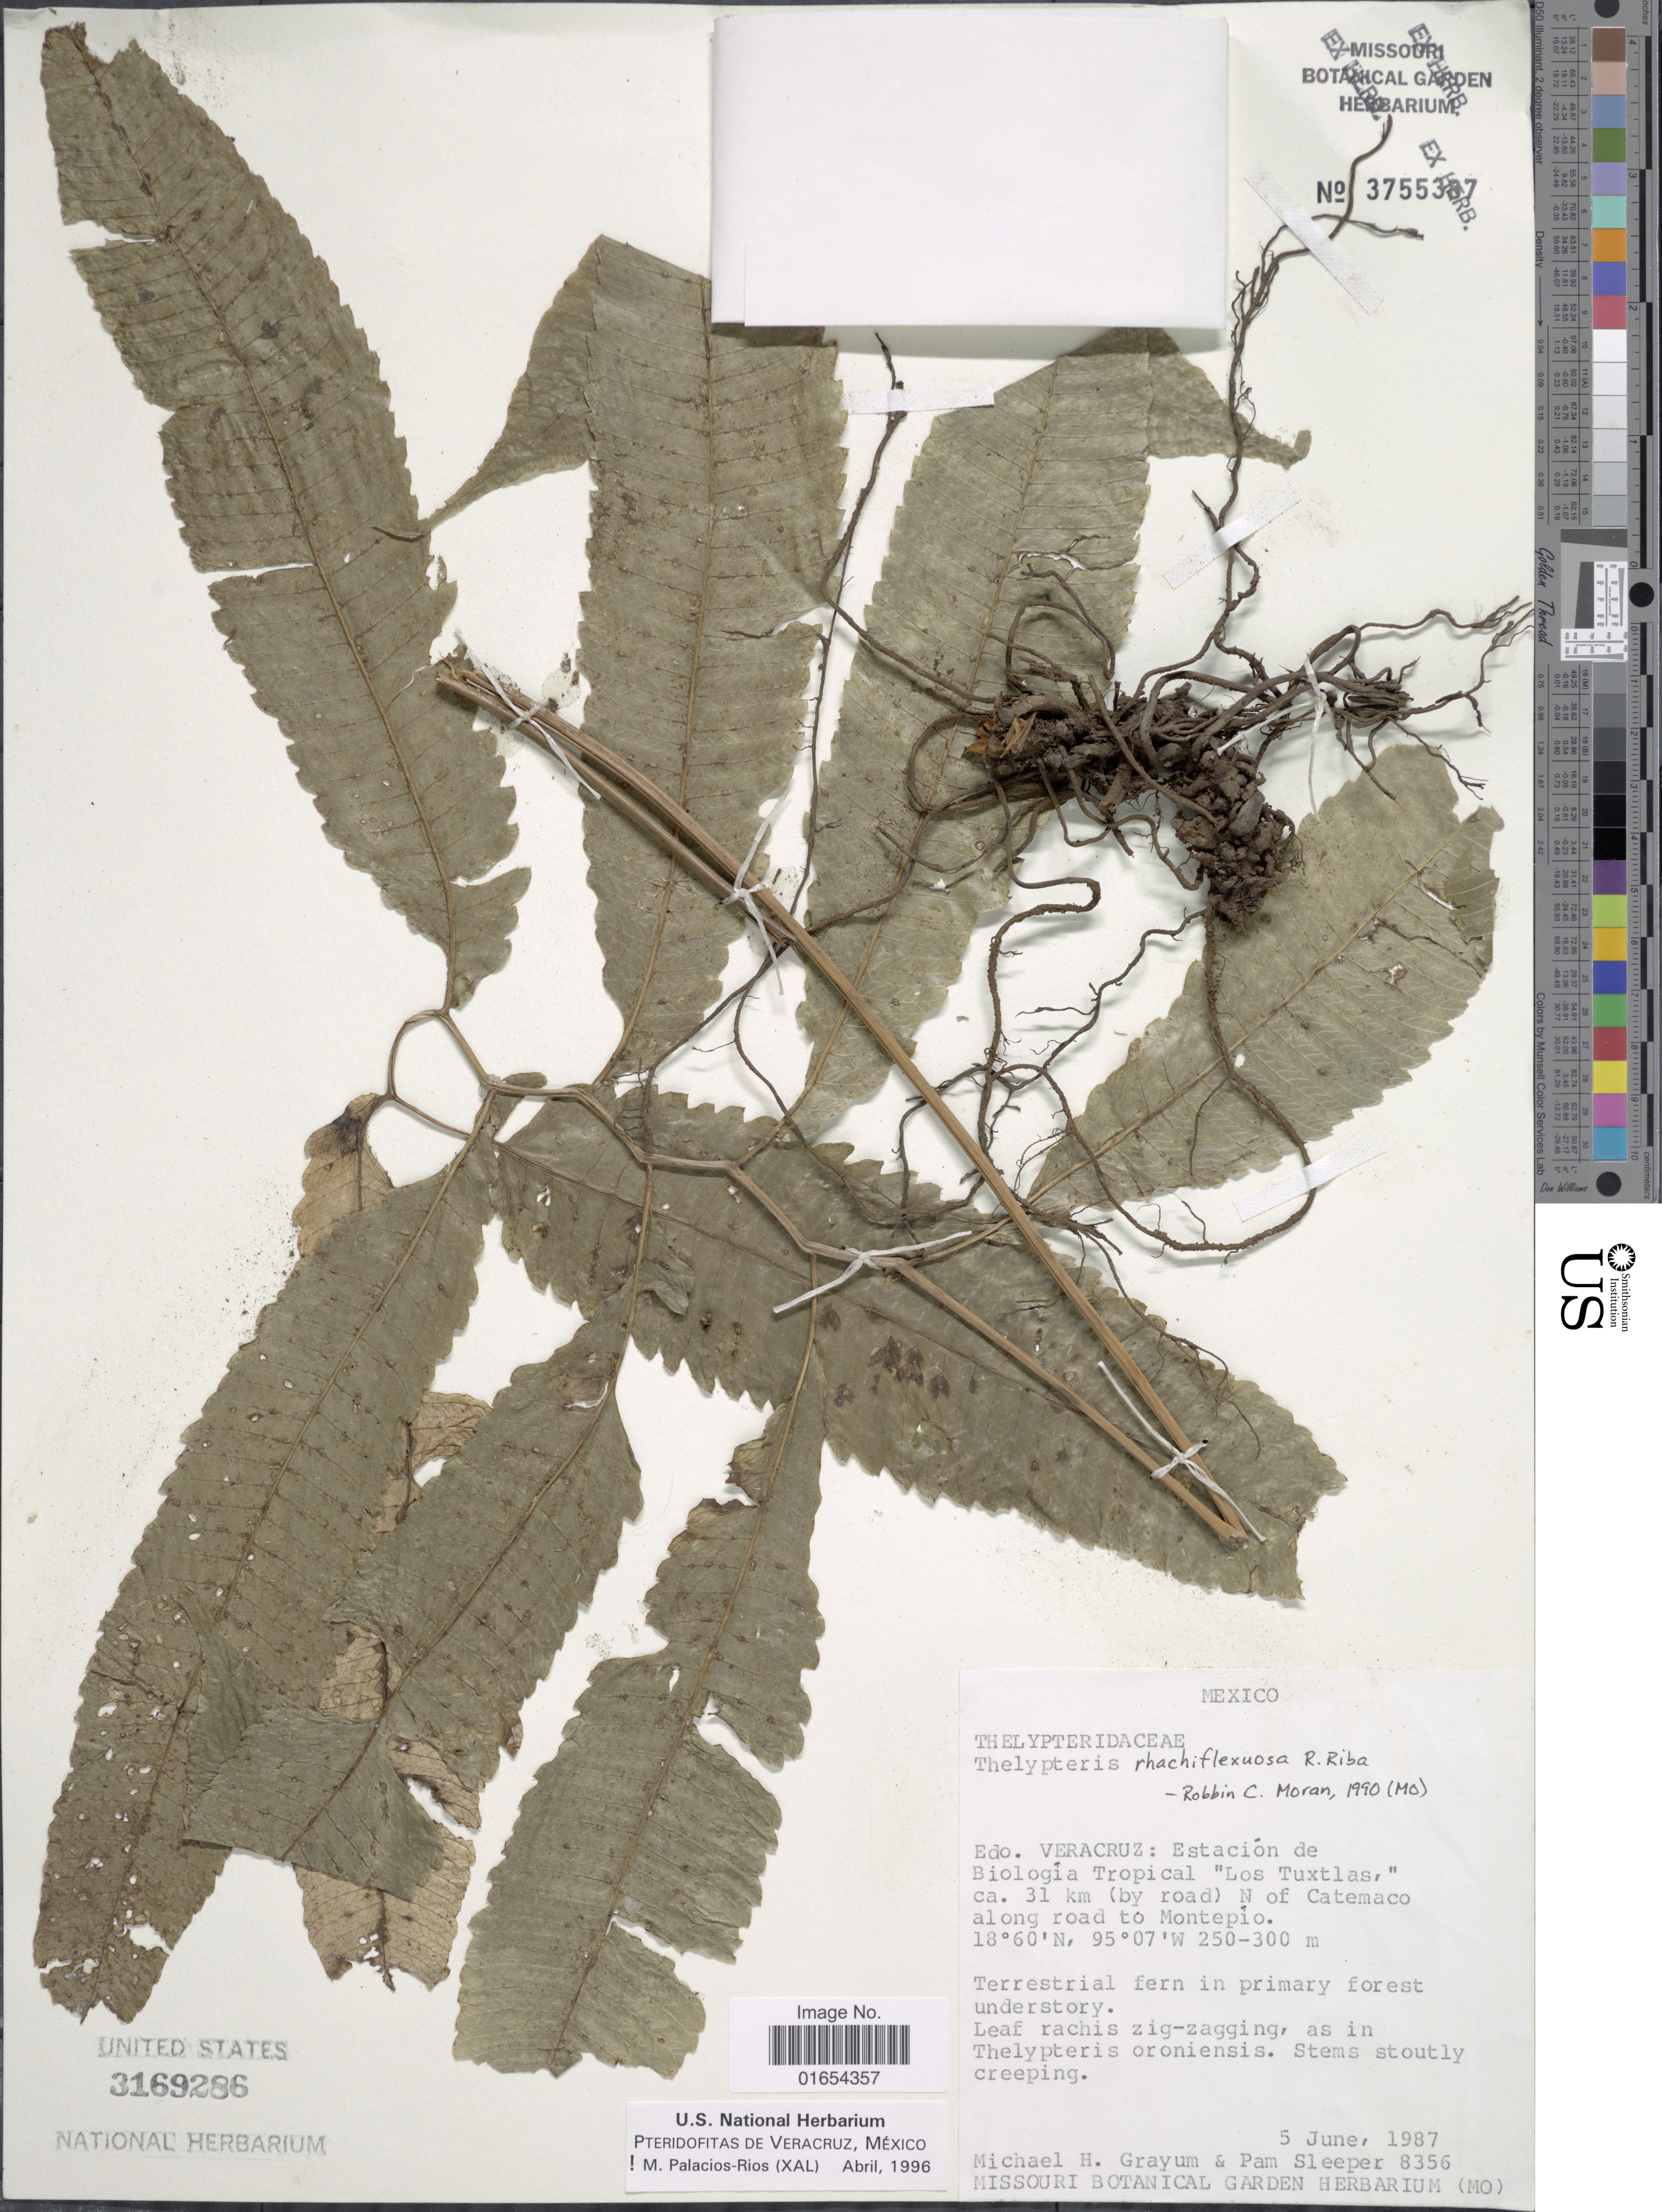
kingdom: Plantae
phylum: Tracheophyta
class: Polypodiopsida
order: Polypodiales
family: Thelypteridaceae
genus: Goniopteris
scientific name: Goniopteris rhachiflexuosa (Riba) comb. nov., ined 2015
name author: (Riba)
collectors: M. H. Grayum & P. Sleeper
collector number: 8356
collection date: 1987-06-05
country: Mexico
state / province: Veracruz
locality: Estacion de Biologia Tropical "Los Tuxtlas", ca. 31 km (by road) N of Catemaco along road to Montepio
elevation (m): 250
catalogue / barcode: US 3169286